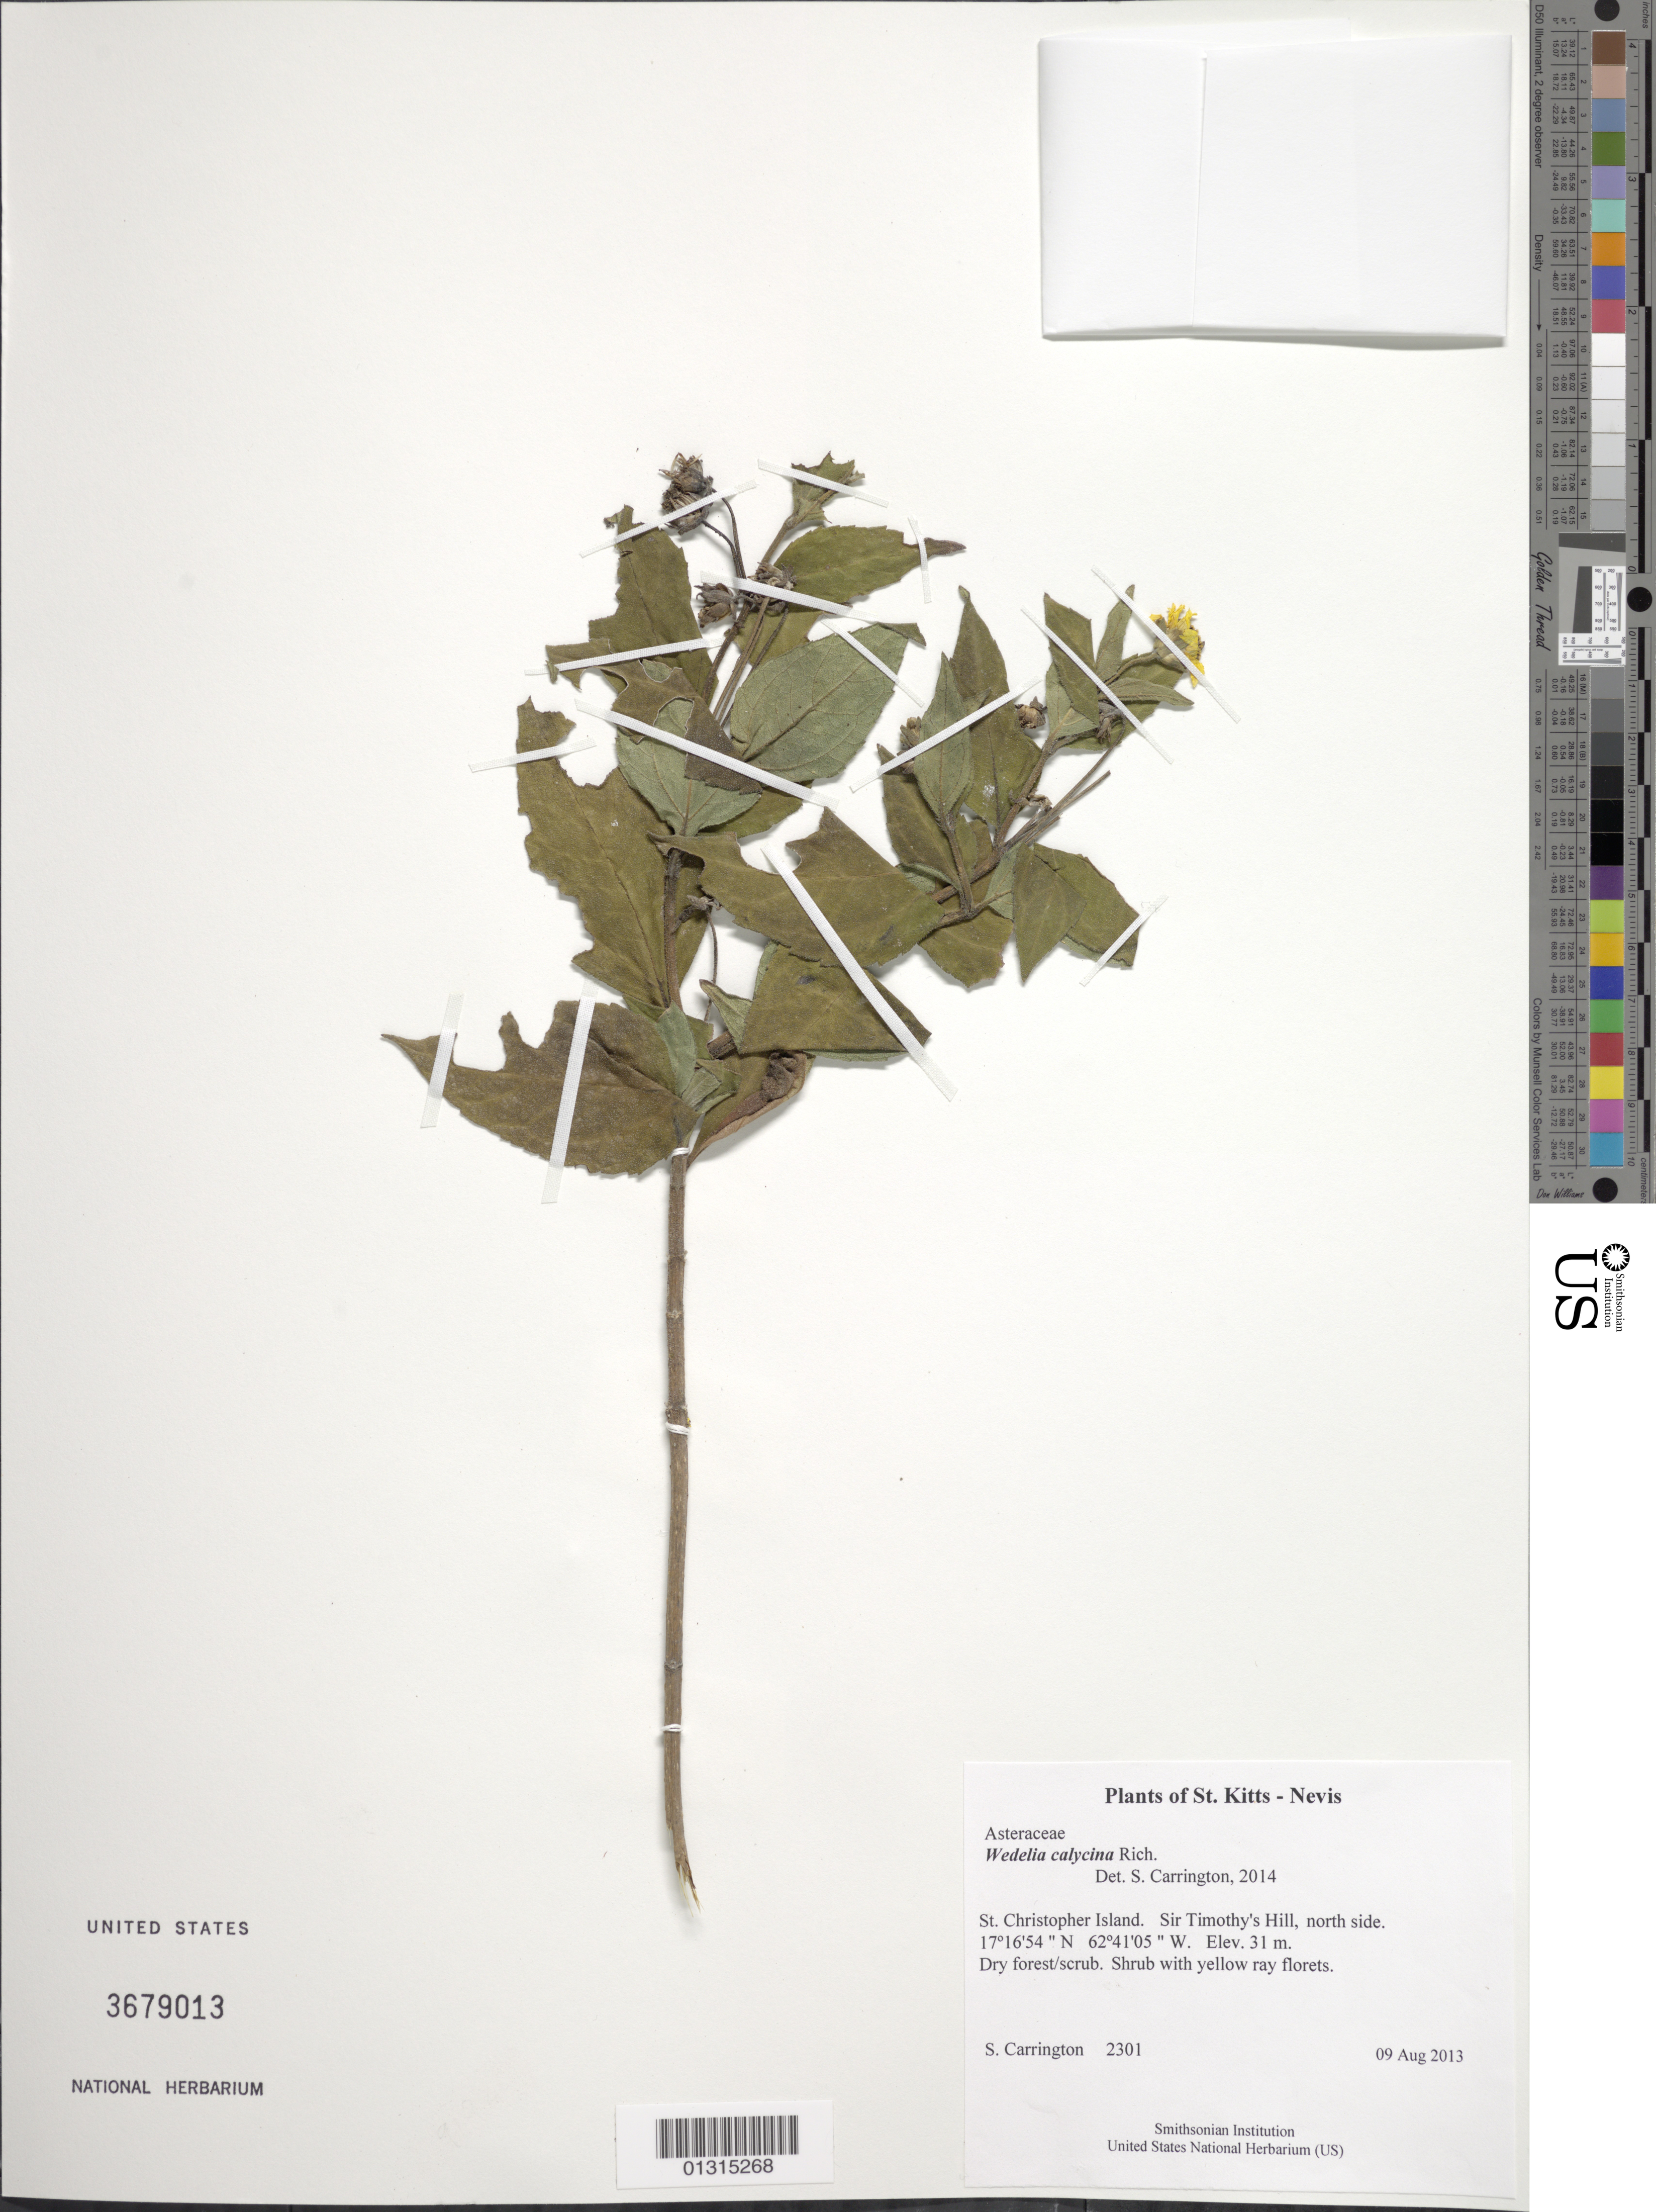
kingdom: Plantae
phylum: Tracheophyta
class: Magnoliopsida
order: Asterales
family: Asteraceae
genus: Wedelia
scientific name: Wedelia calycina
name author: Rich.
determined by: Carrington, C. M. S.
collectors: C. M. S. Carrington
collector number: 2301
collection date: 2013-08-09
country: St. Christopher-Nevis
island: St. Christopher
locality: Sir Timothy's Hill, north side.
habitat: Dry forest/scrub.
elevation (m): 31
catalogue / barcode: US 3679013